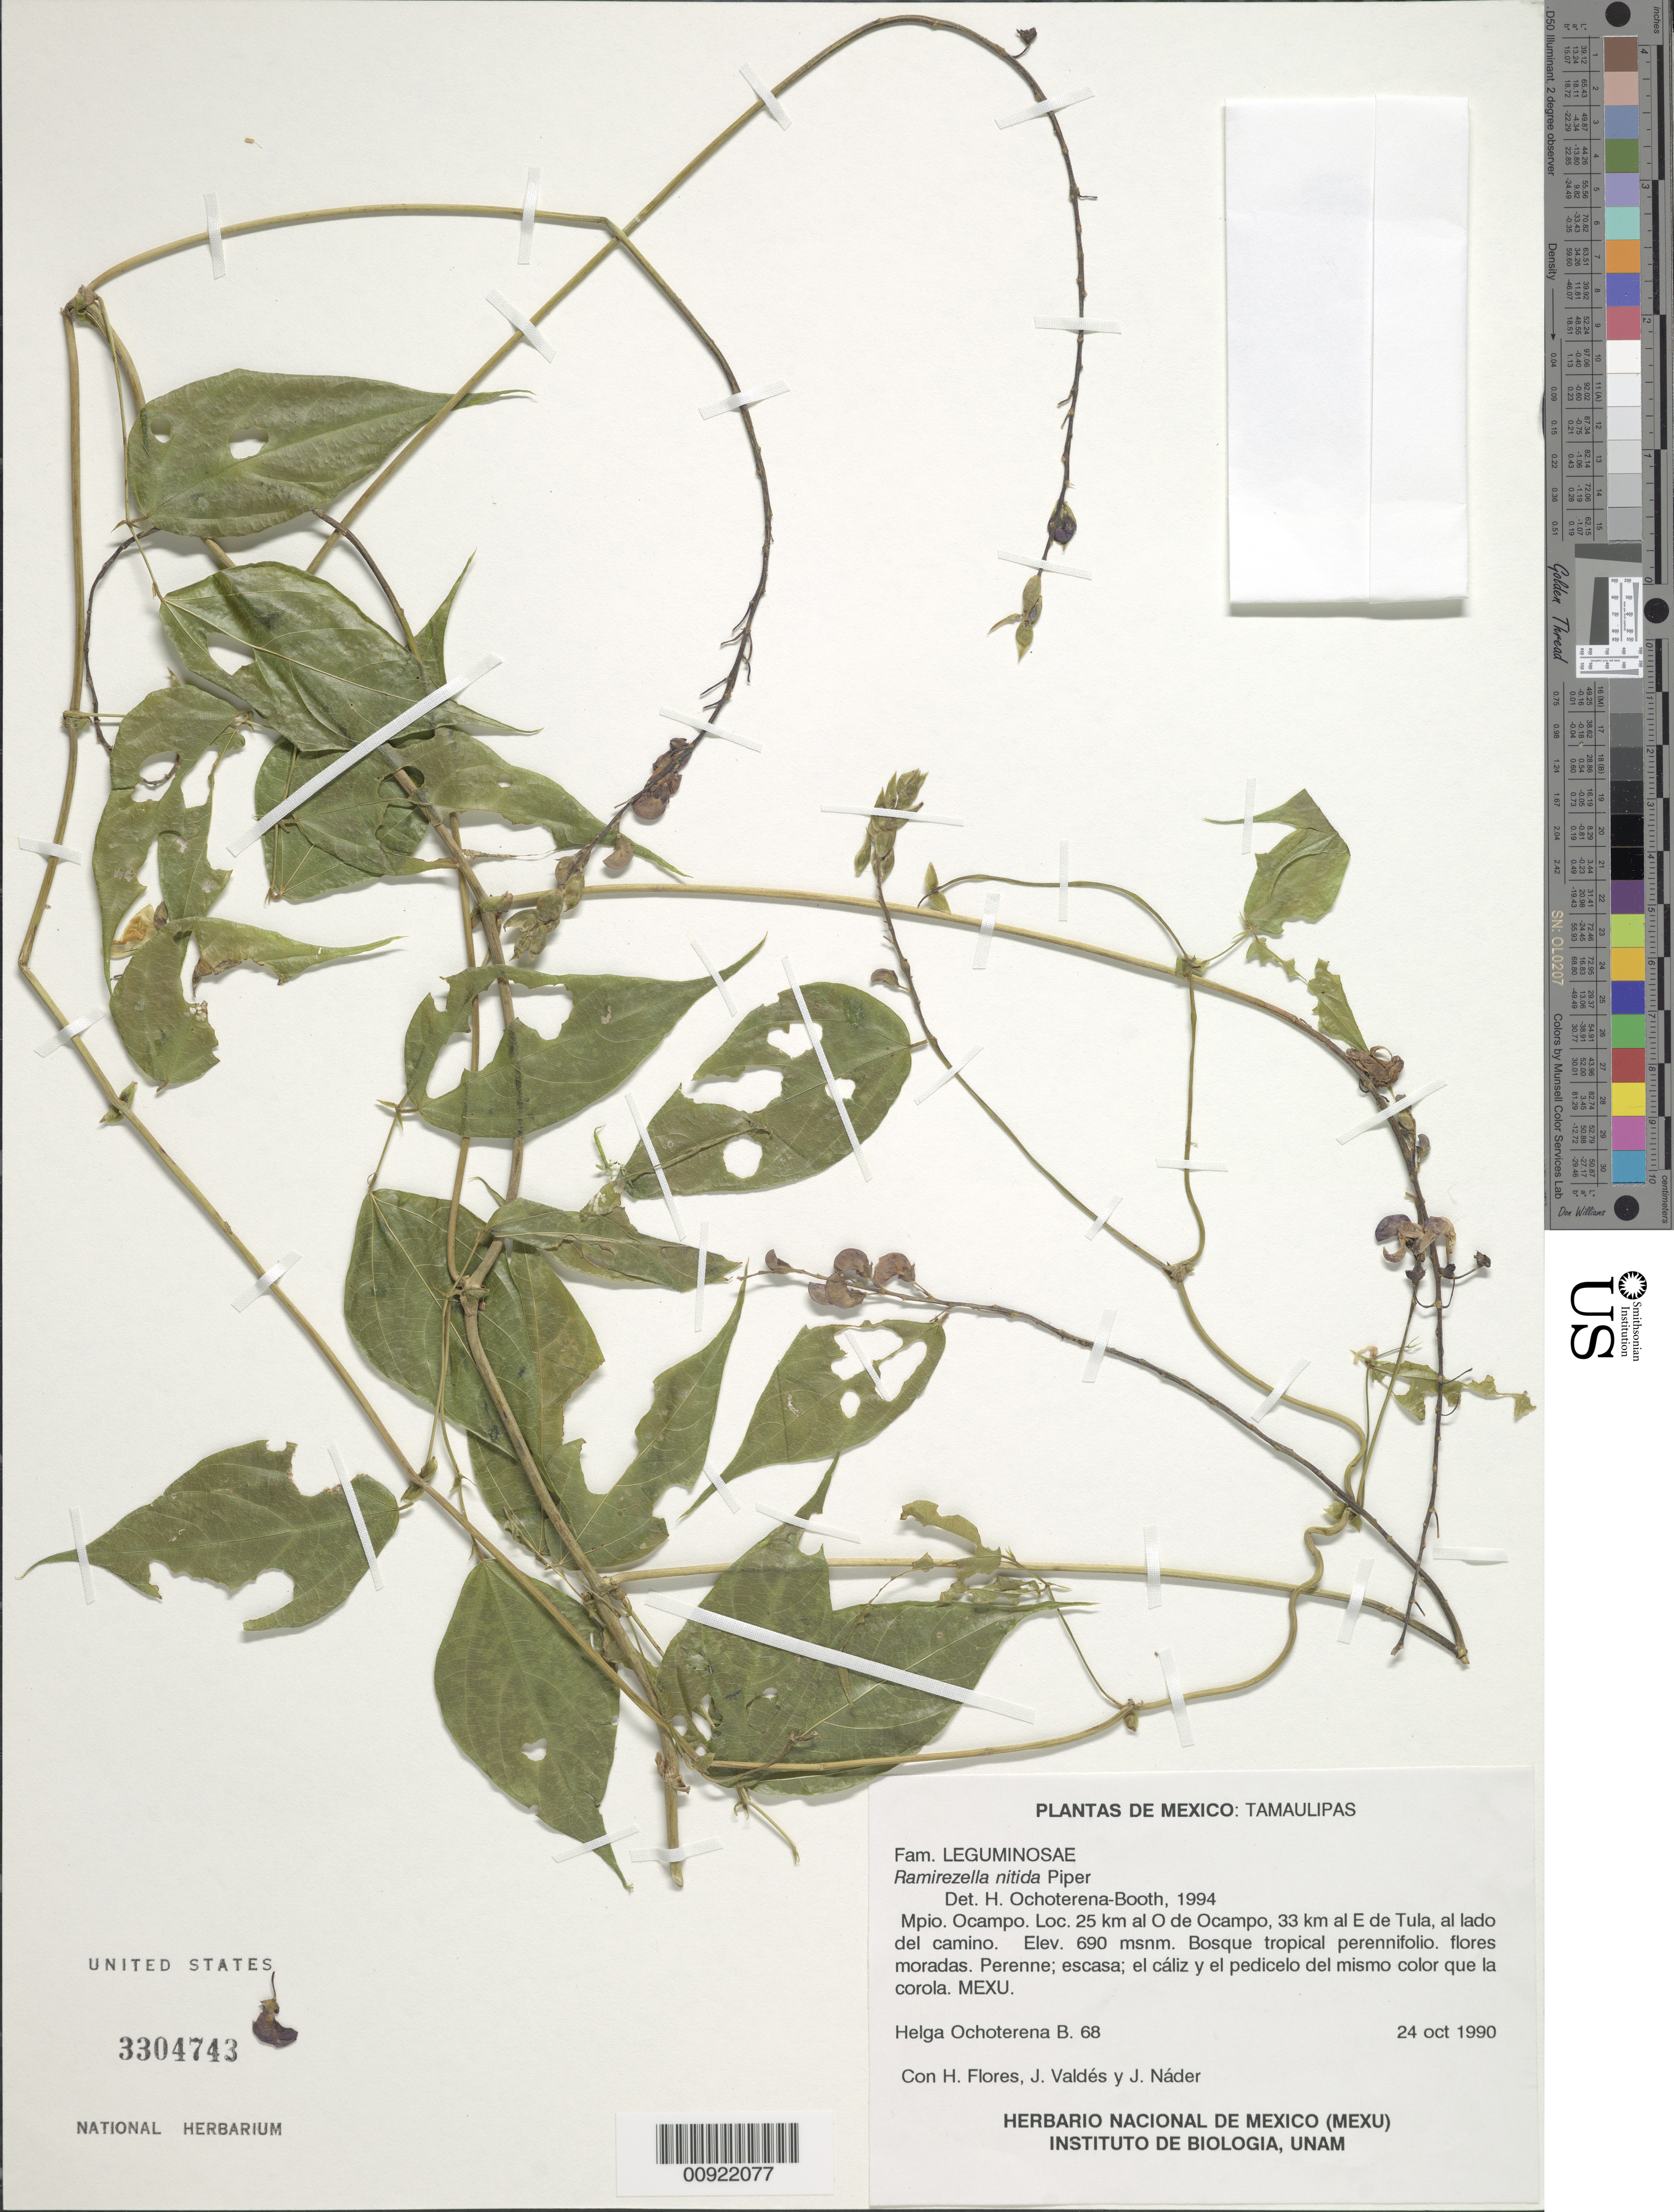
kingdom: Plantae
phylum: Tracheophyta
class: Magnoliopsida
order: Fabales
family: Fabaceae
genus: Ramirezella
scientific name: Ramirezella nitida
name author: Piper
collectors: H. Ochoterena-B., H. Flores, J. Valdés & Náder, J.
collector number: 68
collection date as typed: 24 Oct 1990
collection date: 1990-10-24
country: Mexico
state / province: Tamaulipas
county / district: Ocampo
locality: Tamaulipas: Mpio. Ocampo: 25 km. al O de Ocampo, 33 km al E de Tula.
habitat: Al lado del camino. Bosque tropical perennifolio.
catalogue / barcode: US 3304743